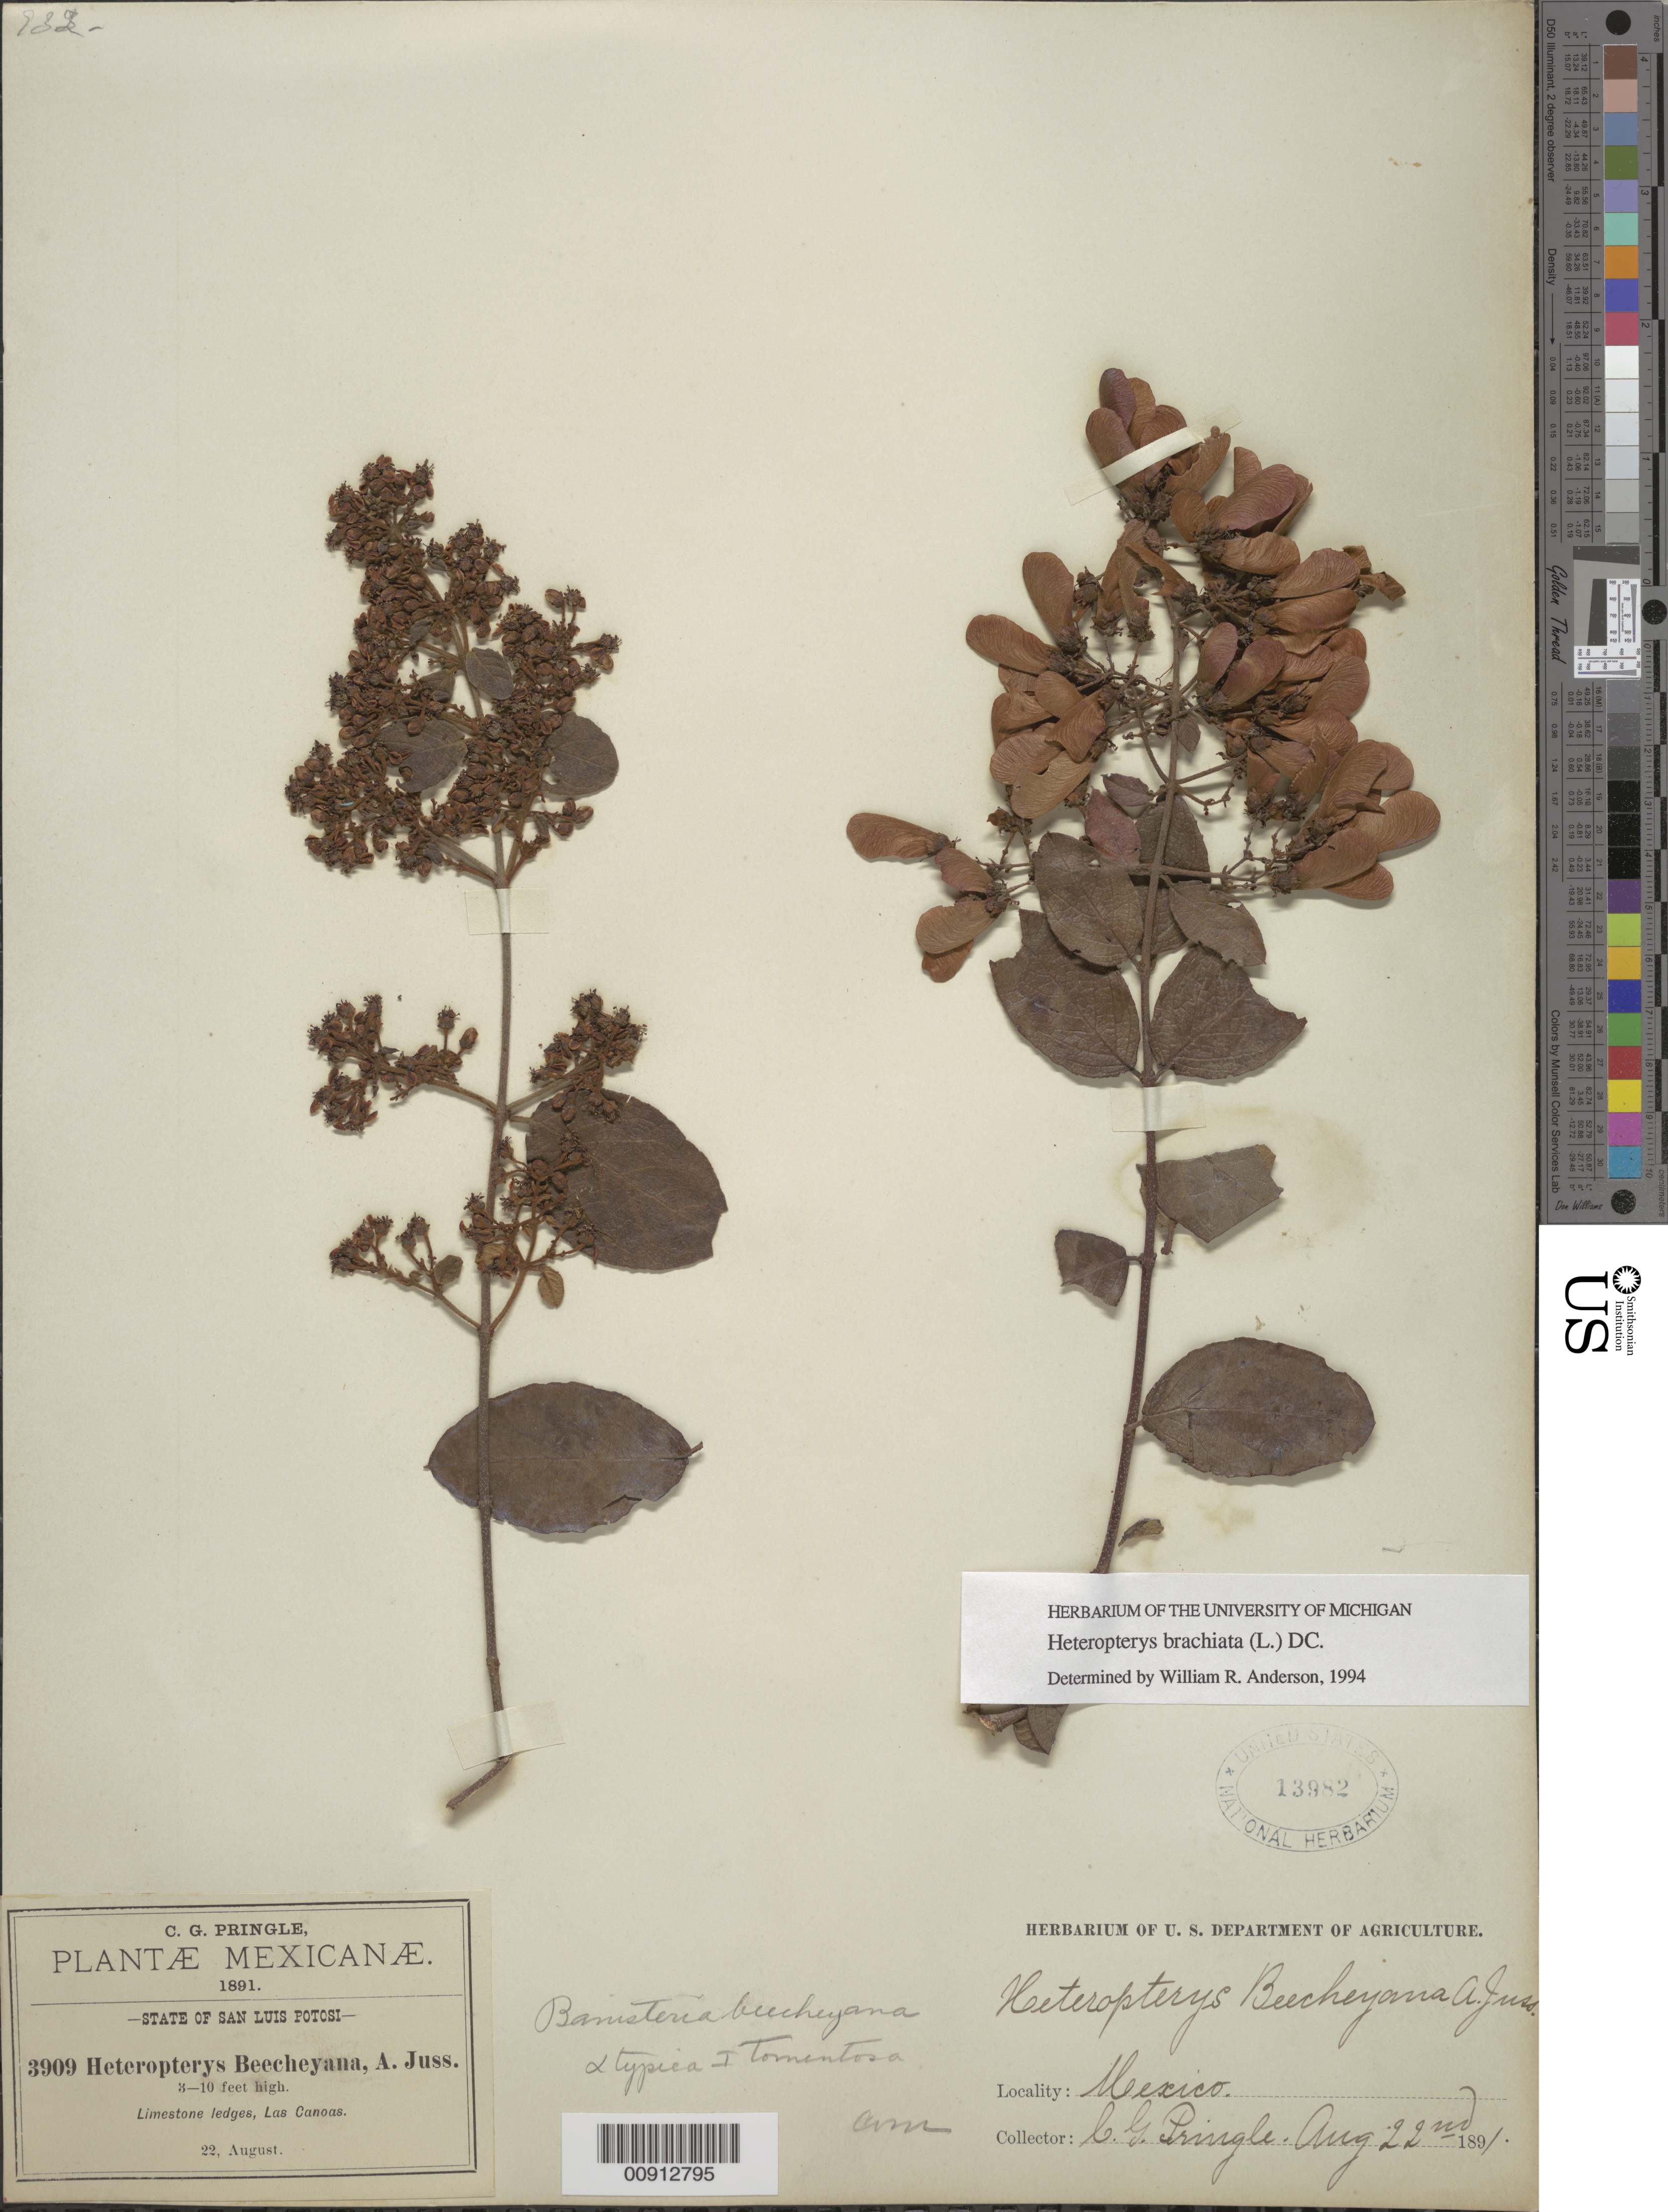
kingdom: Plantae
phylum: Tracheophyta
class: Magnoliopsida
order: Malpighiales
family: Malpighiaceae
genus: Heteropterys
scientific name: Heteropterys brachiata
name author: (L.) DC.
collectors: C. G. Pringle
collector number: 3909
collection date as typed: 22 Aug 1891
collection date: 1891-08-22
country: Mexico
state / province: San Luis Potosí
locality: Las Canoas, State of San Luis Potosí.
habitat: Limestone ledges.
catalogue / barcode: US 13982